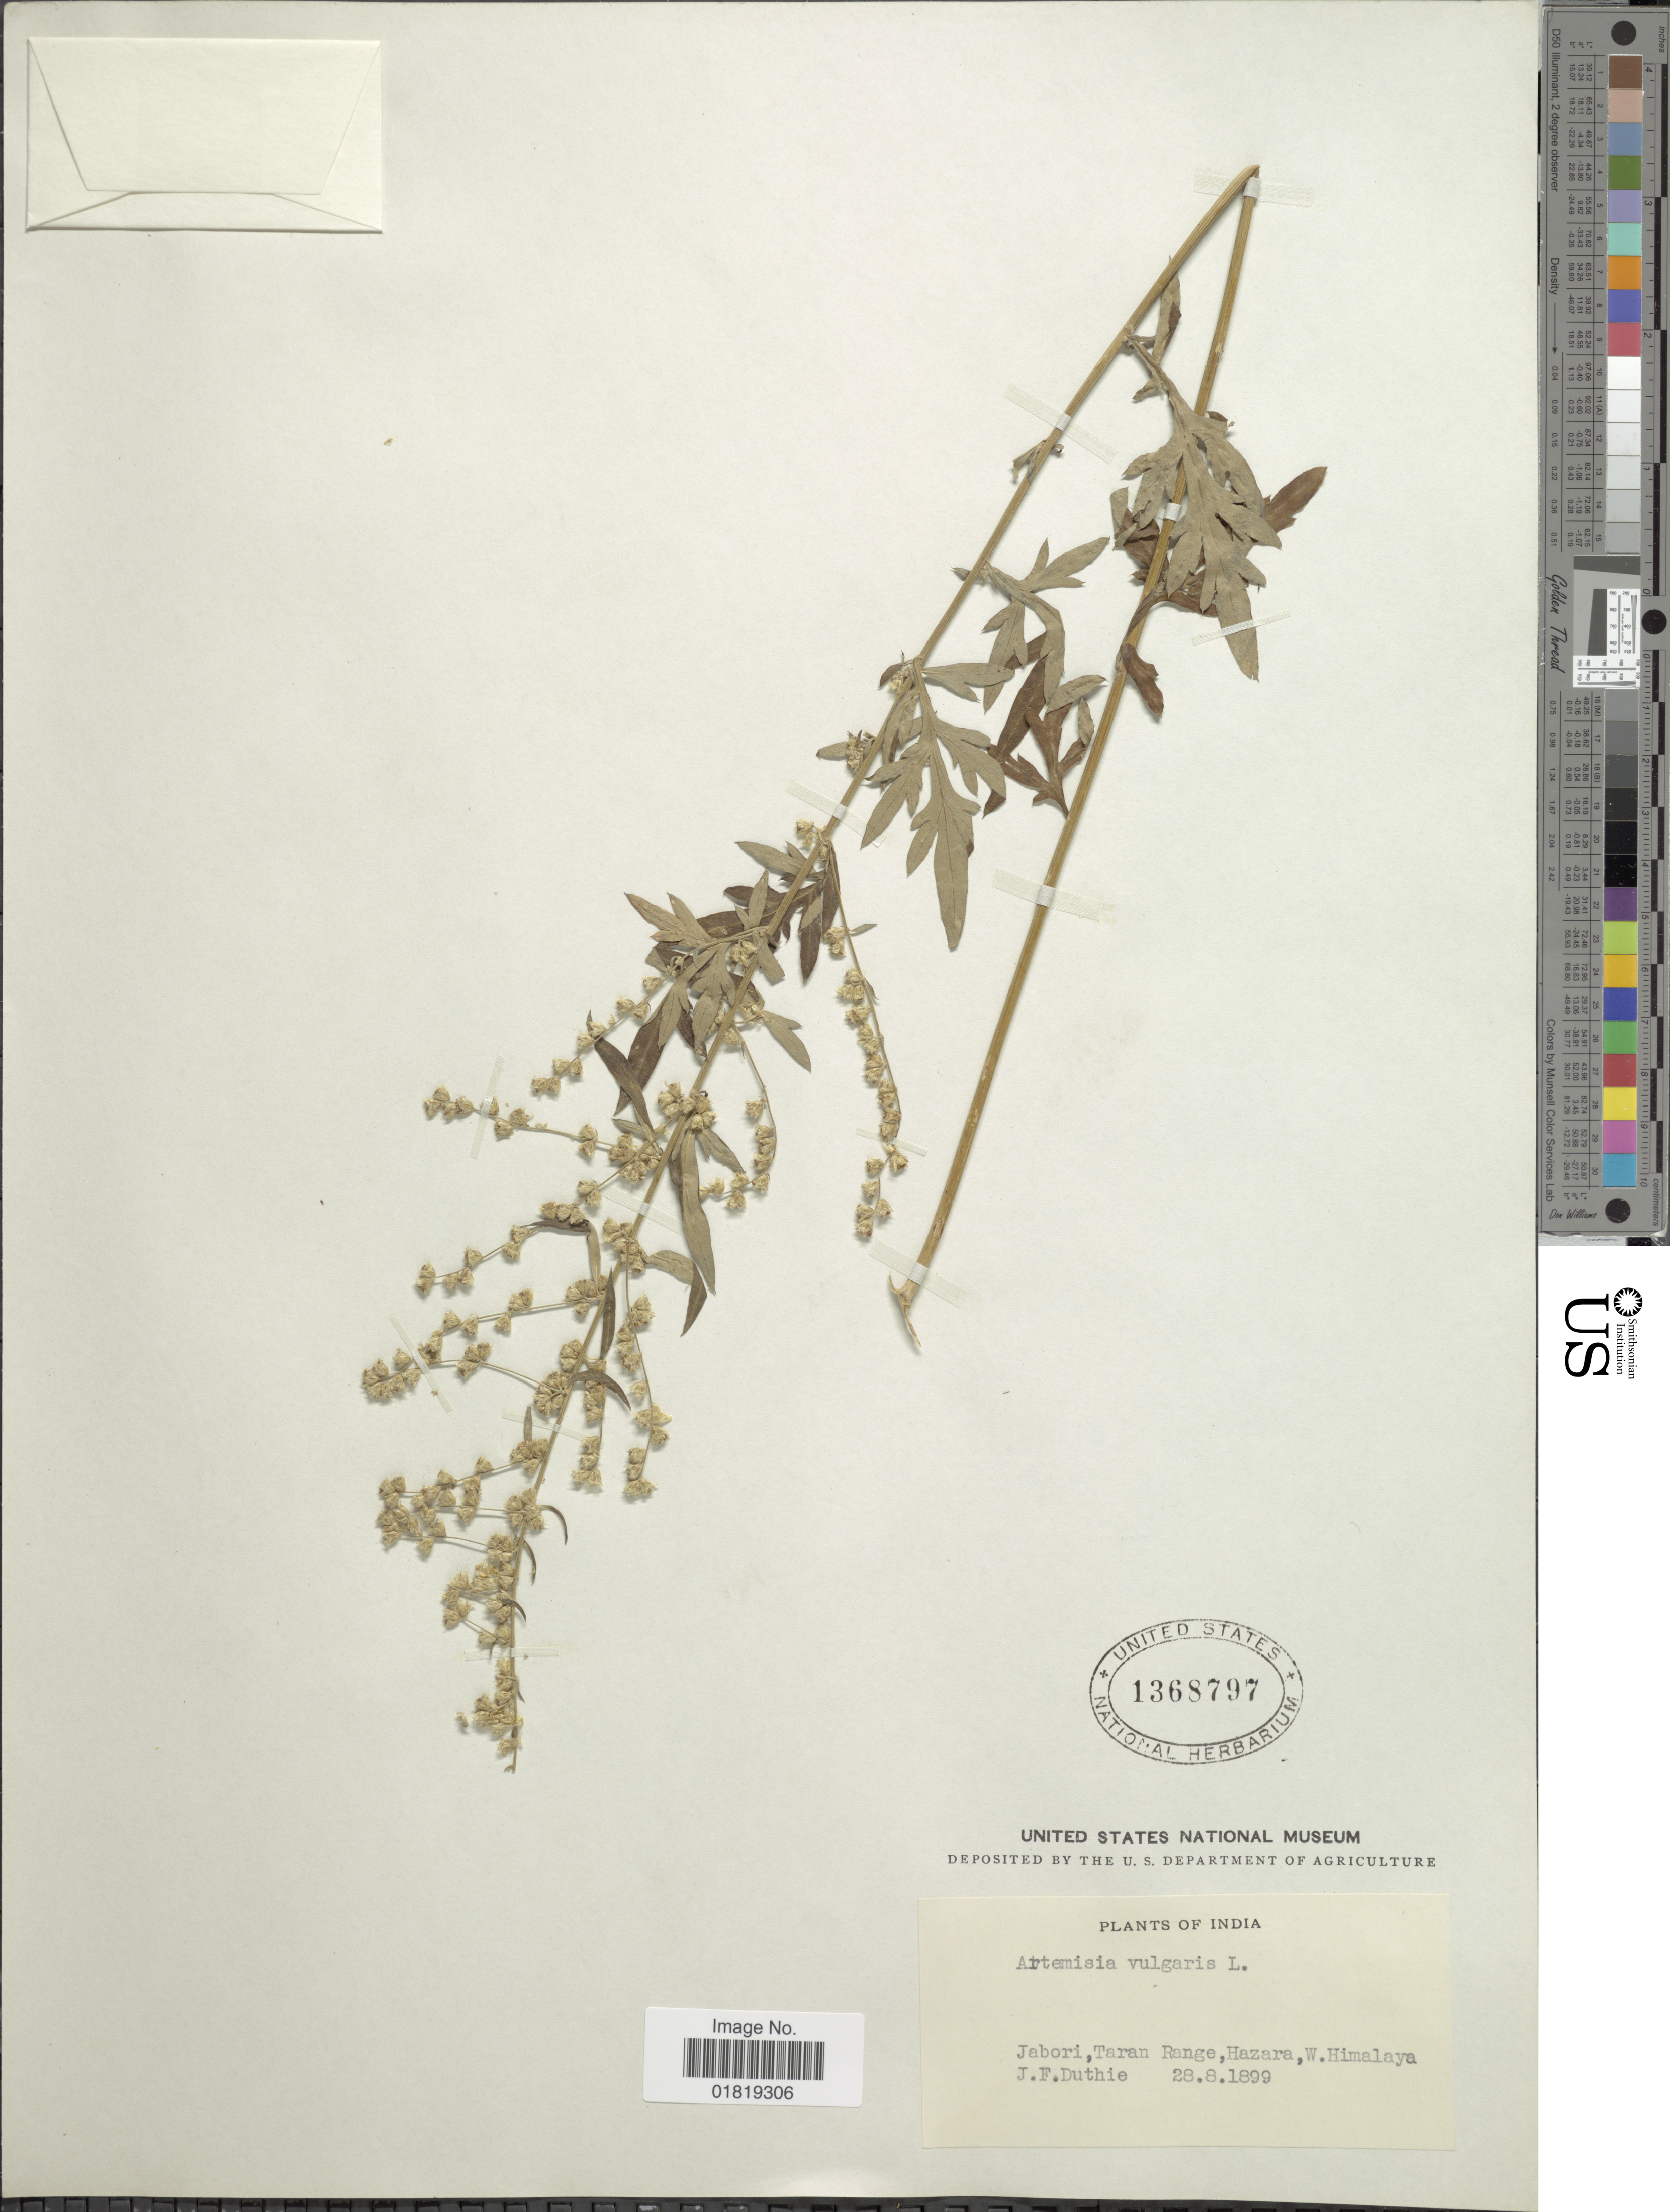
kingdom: Plantae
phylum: Tracheophyta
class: Magnoliopsida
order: Asterales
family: Asteraceae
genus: Artemisia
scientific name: Artemisia vulgaris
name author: L.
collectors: J. F. Duthie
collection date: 1899-08-28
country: Pakistan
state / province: Khyber Pakhtunkhwa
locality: Jabori, Taran Range, Hazara, W. Himalaya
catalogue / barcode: US 1368797